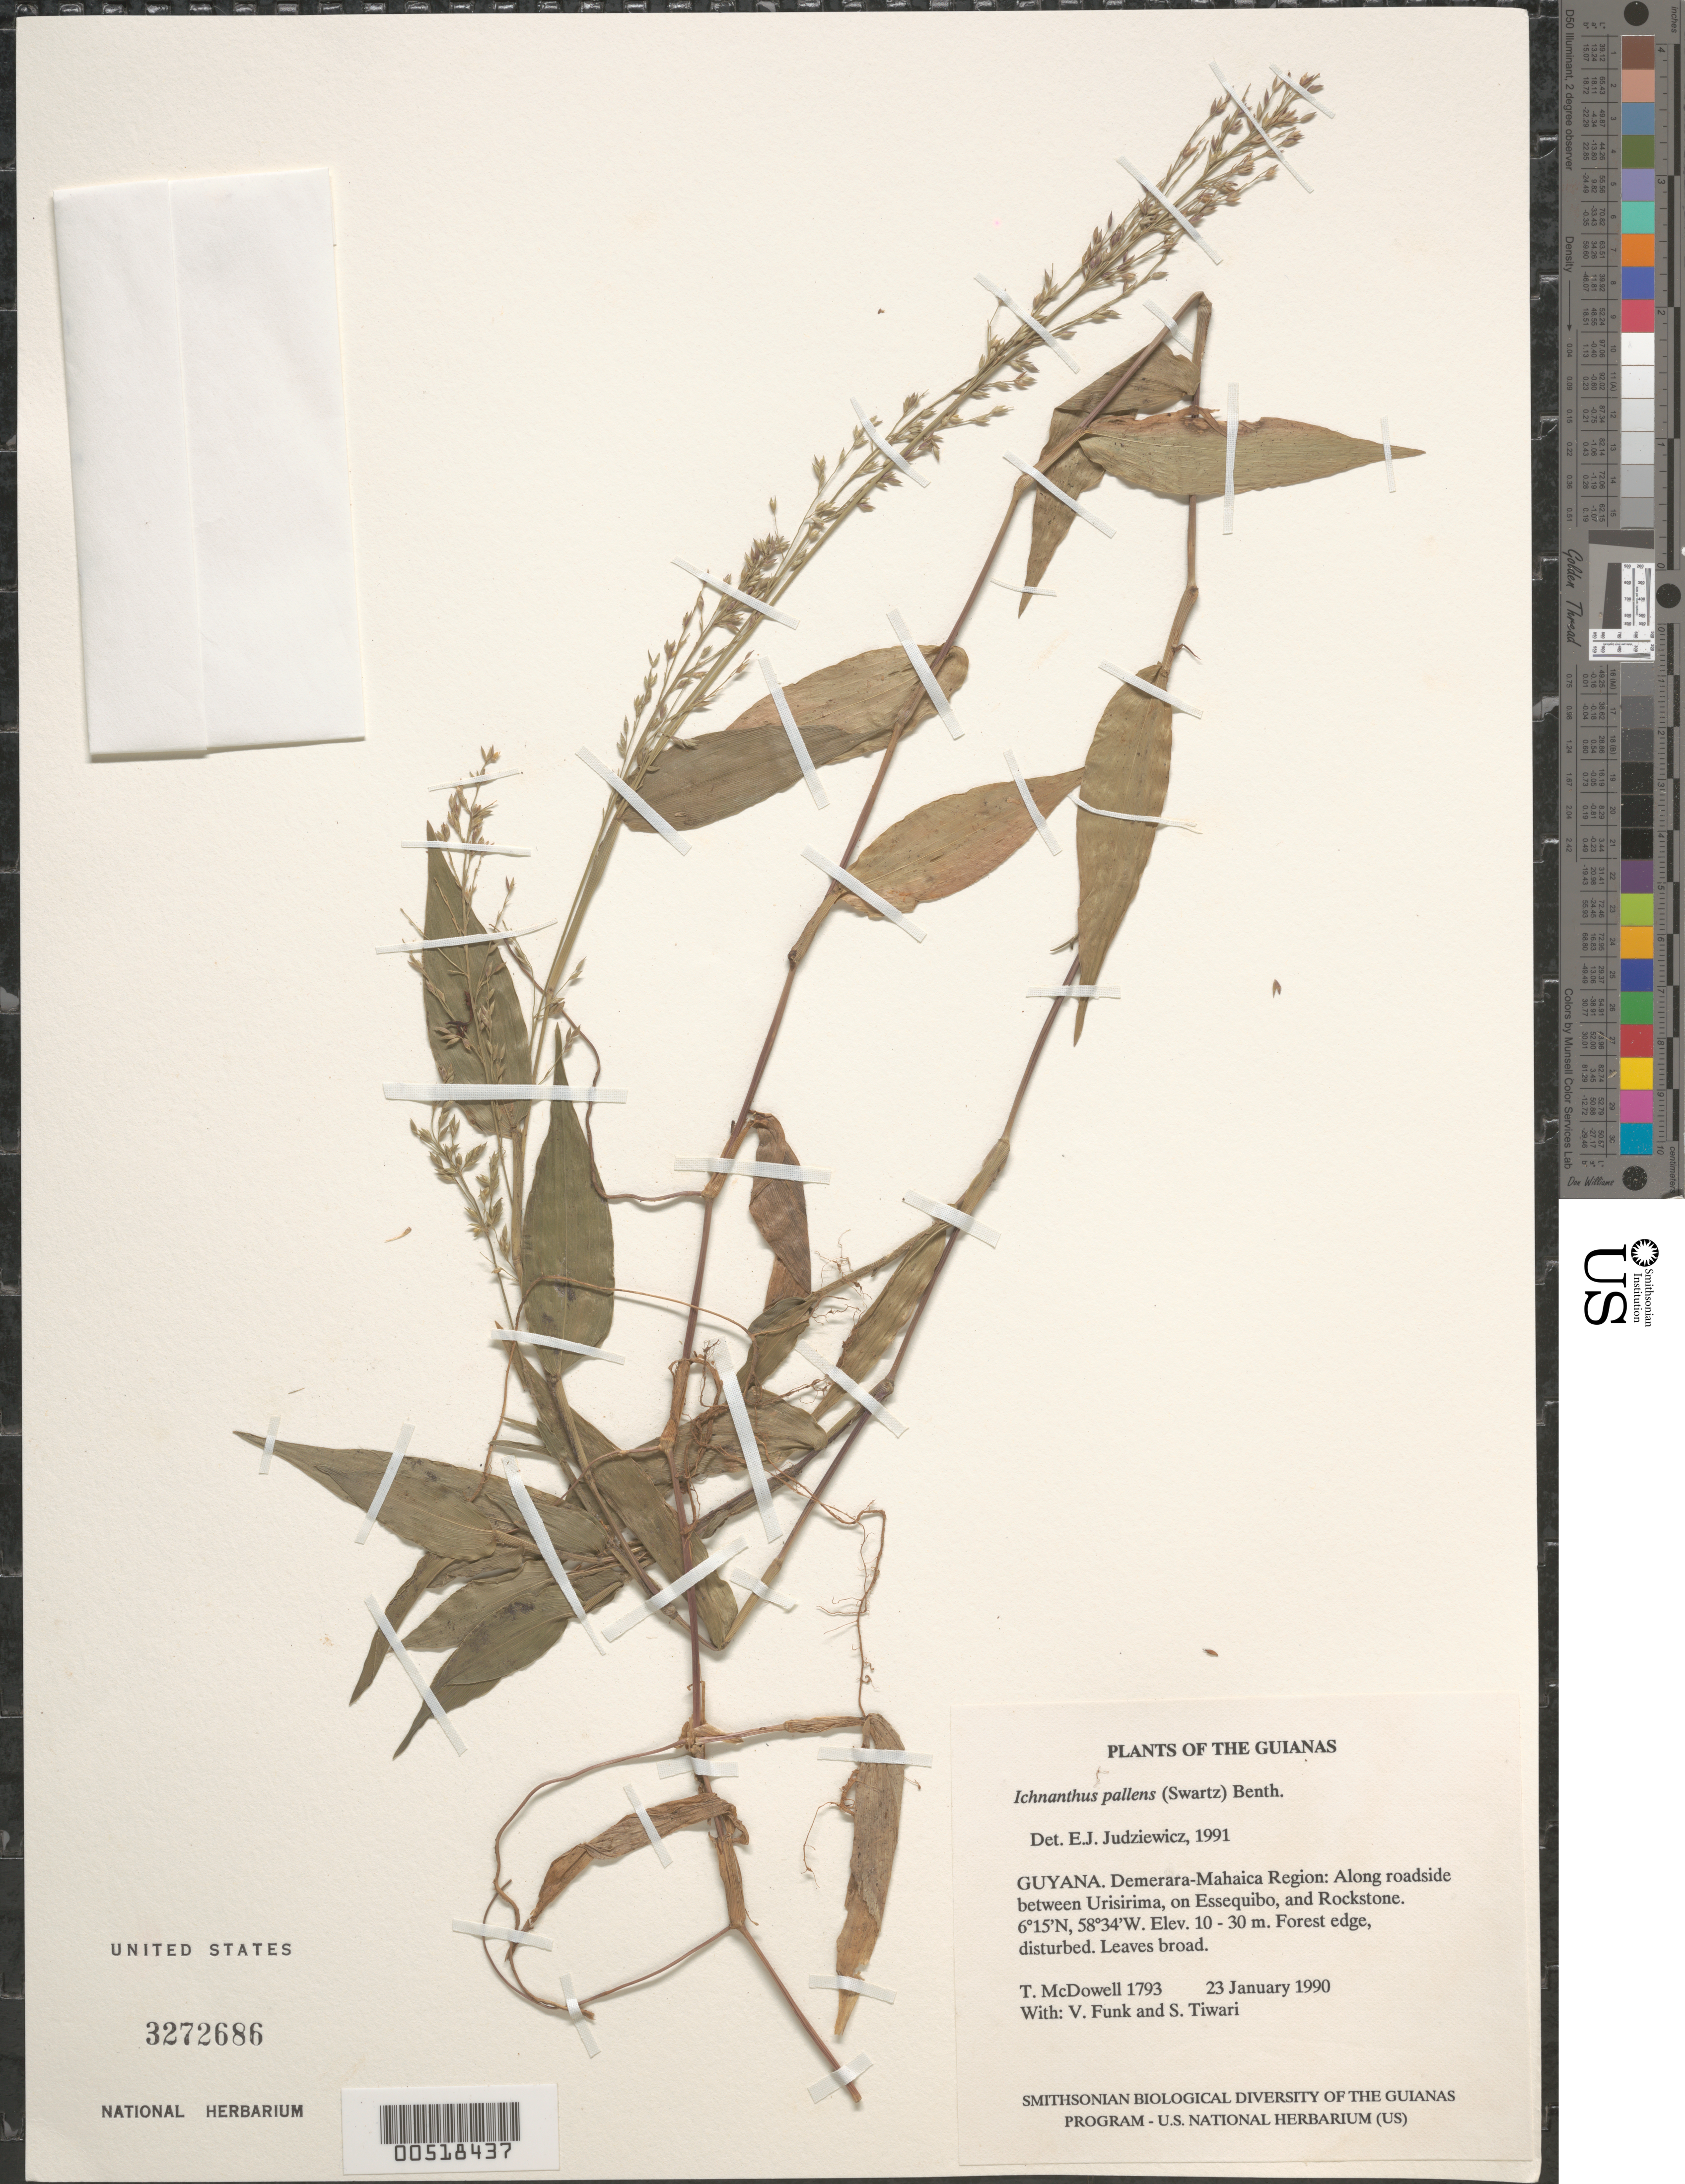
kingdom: Plantae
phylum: Tracheophyta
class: Liliopsida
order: Poales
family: Poaceae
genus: Ichnanthus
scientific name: Ichnanthus pallens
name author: (Sw.) Munro ex Benth.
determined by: Judziewicz, E. J.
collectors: T. McDowell, V. Funk & S. Tiwari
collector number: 1793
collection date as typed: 23 January 1990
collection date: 1990-01-23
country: Guyana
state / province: Demerara-Mahaica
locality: Along roadside between Urisirima, on Essequibo, and Rockstone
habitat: Forest edge, disturbed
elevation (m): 10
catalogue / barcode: US 3272686